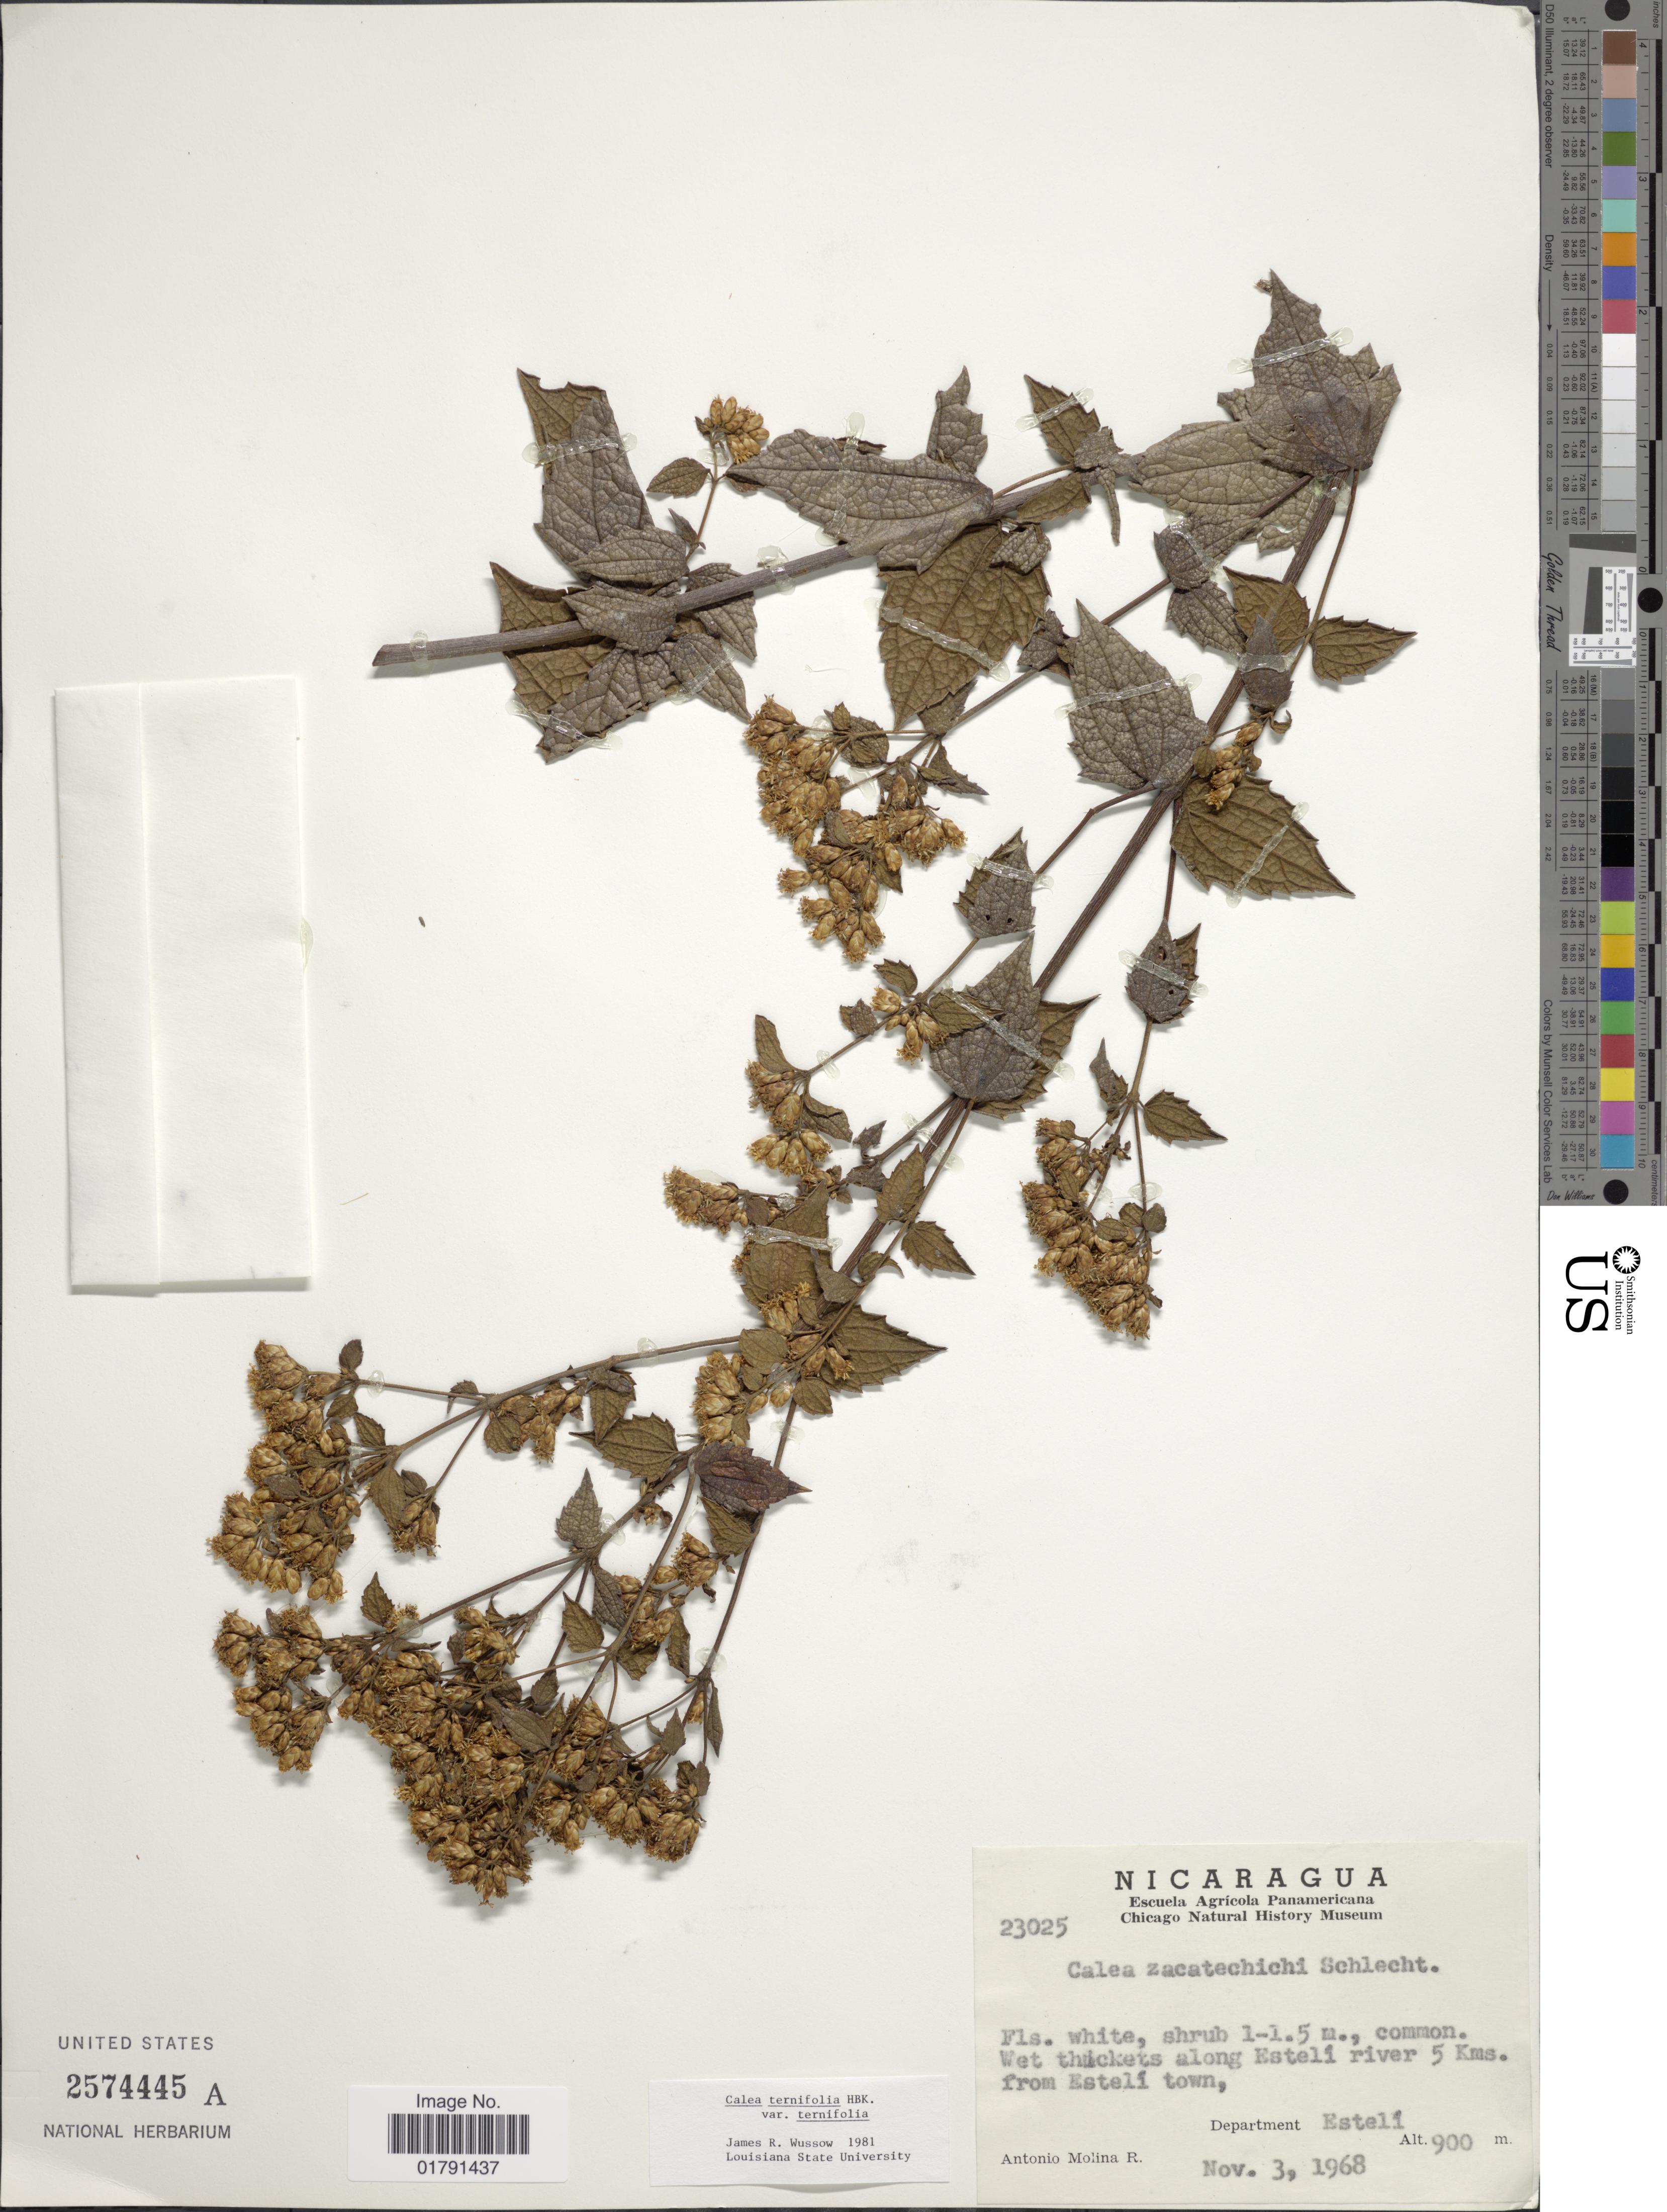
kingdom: Plantae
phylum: Tracheophyta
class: Magnoliopsida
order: Asterales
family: Asteraceae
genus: Calea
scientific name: Calea ternifolia var. ternifolia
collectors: A. Molina R.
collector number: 23025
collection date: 1968-11-03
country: Nicaragua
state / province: Esteli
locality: Along Esteli river 5 kms from Esteli town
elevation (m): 900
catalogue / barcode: US 2574445A